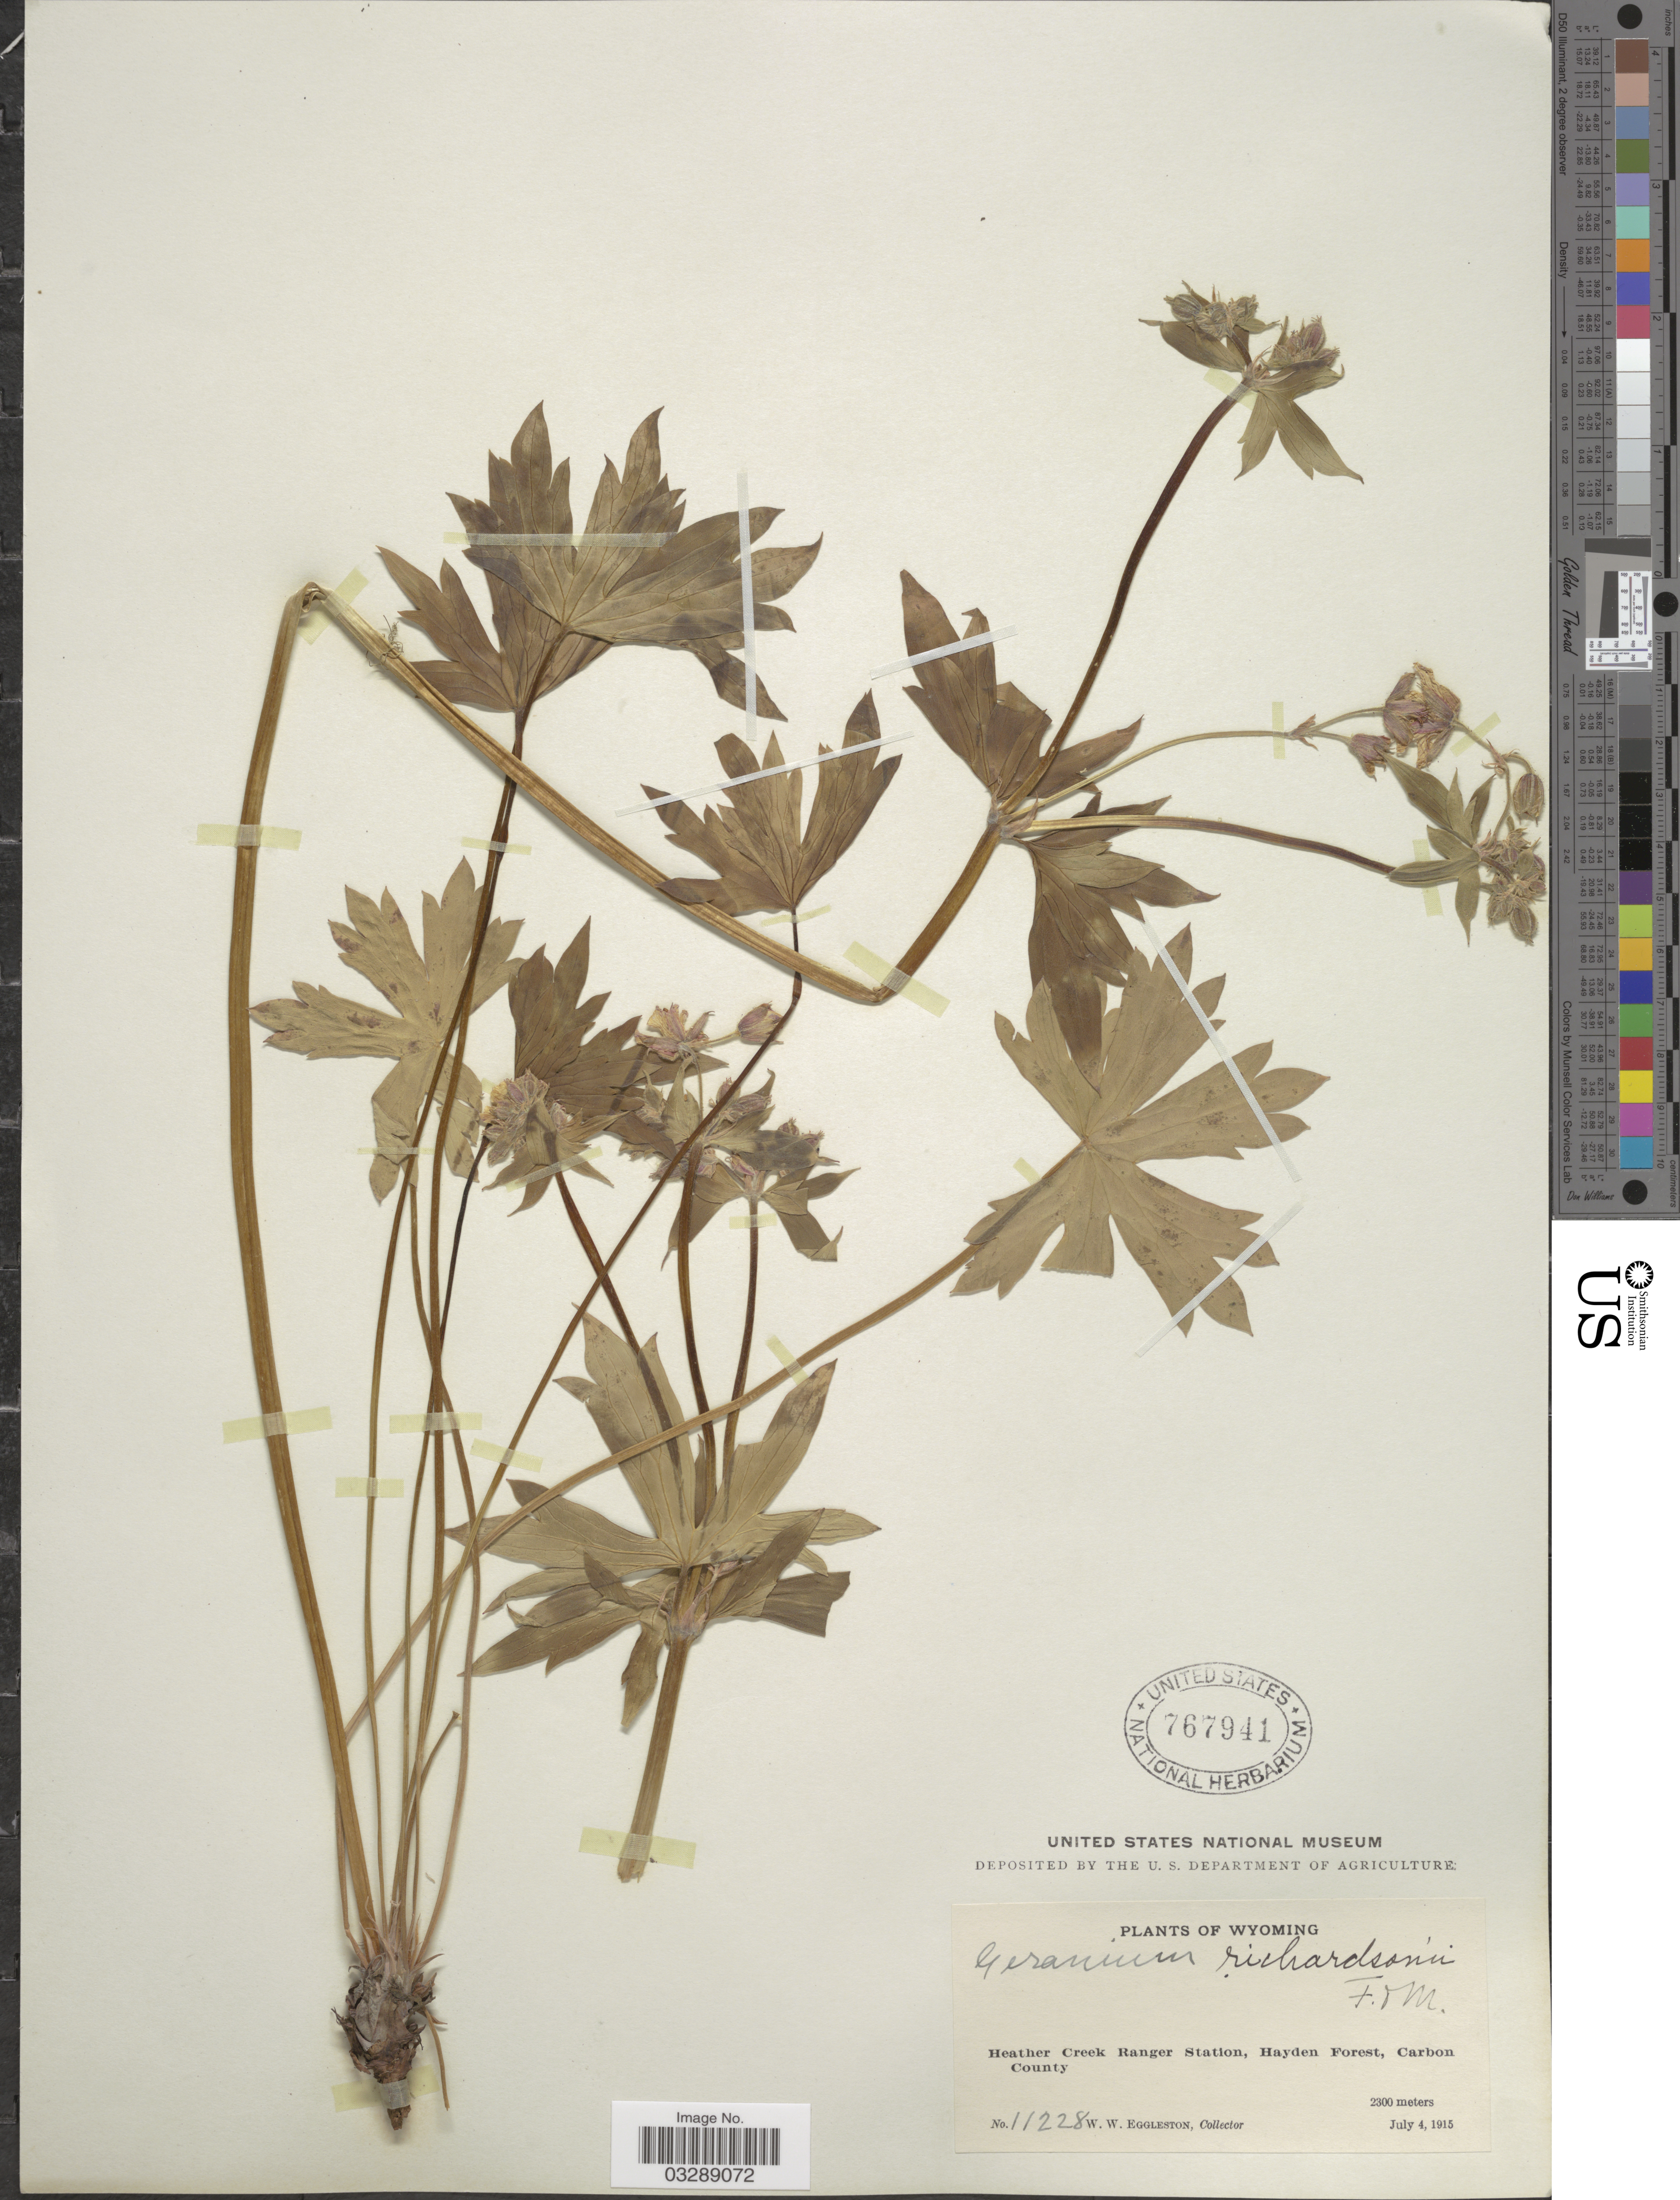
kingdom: Plantae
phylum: Tracheophyta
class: Magnoliopsida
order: Geraniales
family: Geraniaceae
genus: Geranium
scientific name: Geranium richardsonii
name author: Fisch. & Trautv.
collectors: W. W. Eggleston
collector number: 11228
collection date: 1915-07-04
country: United States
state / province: Wyoming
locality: Heather Creek Ranger Station, Hayden Forest, Carbon County.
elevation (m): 2300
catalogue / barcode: US 767941